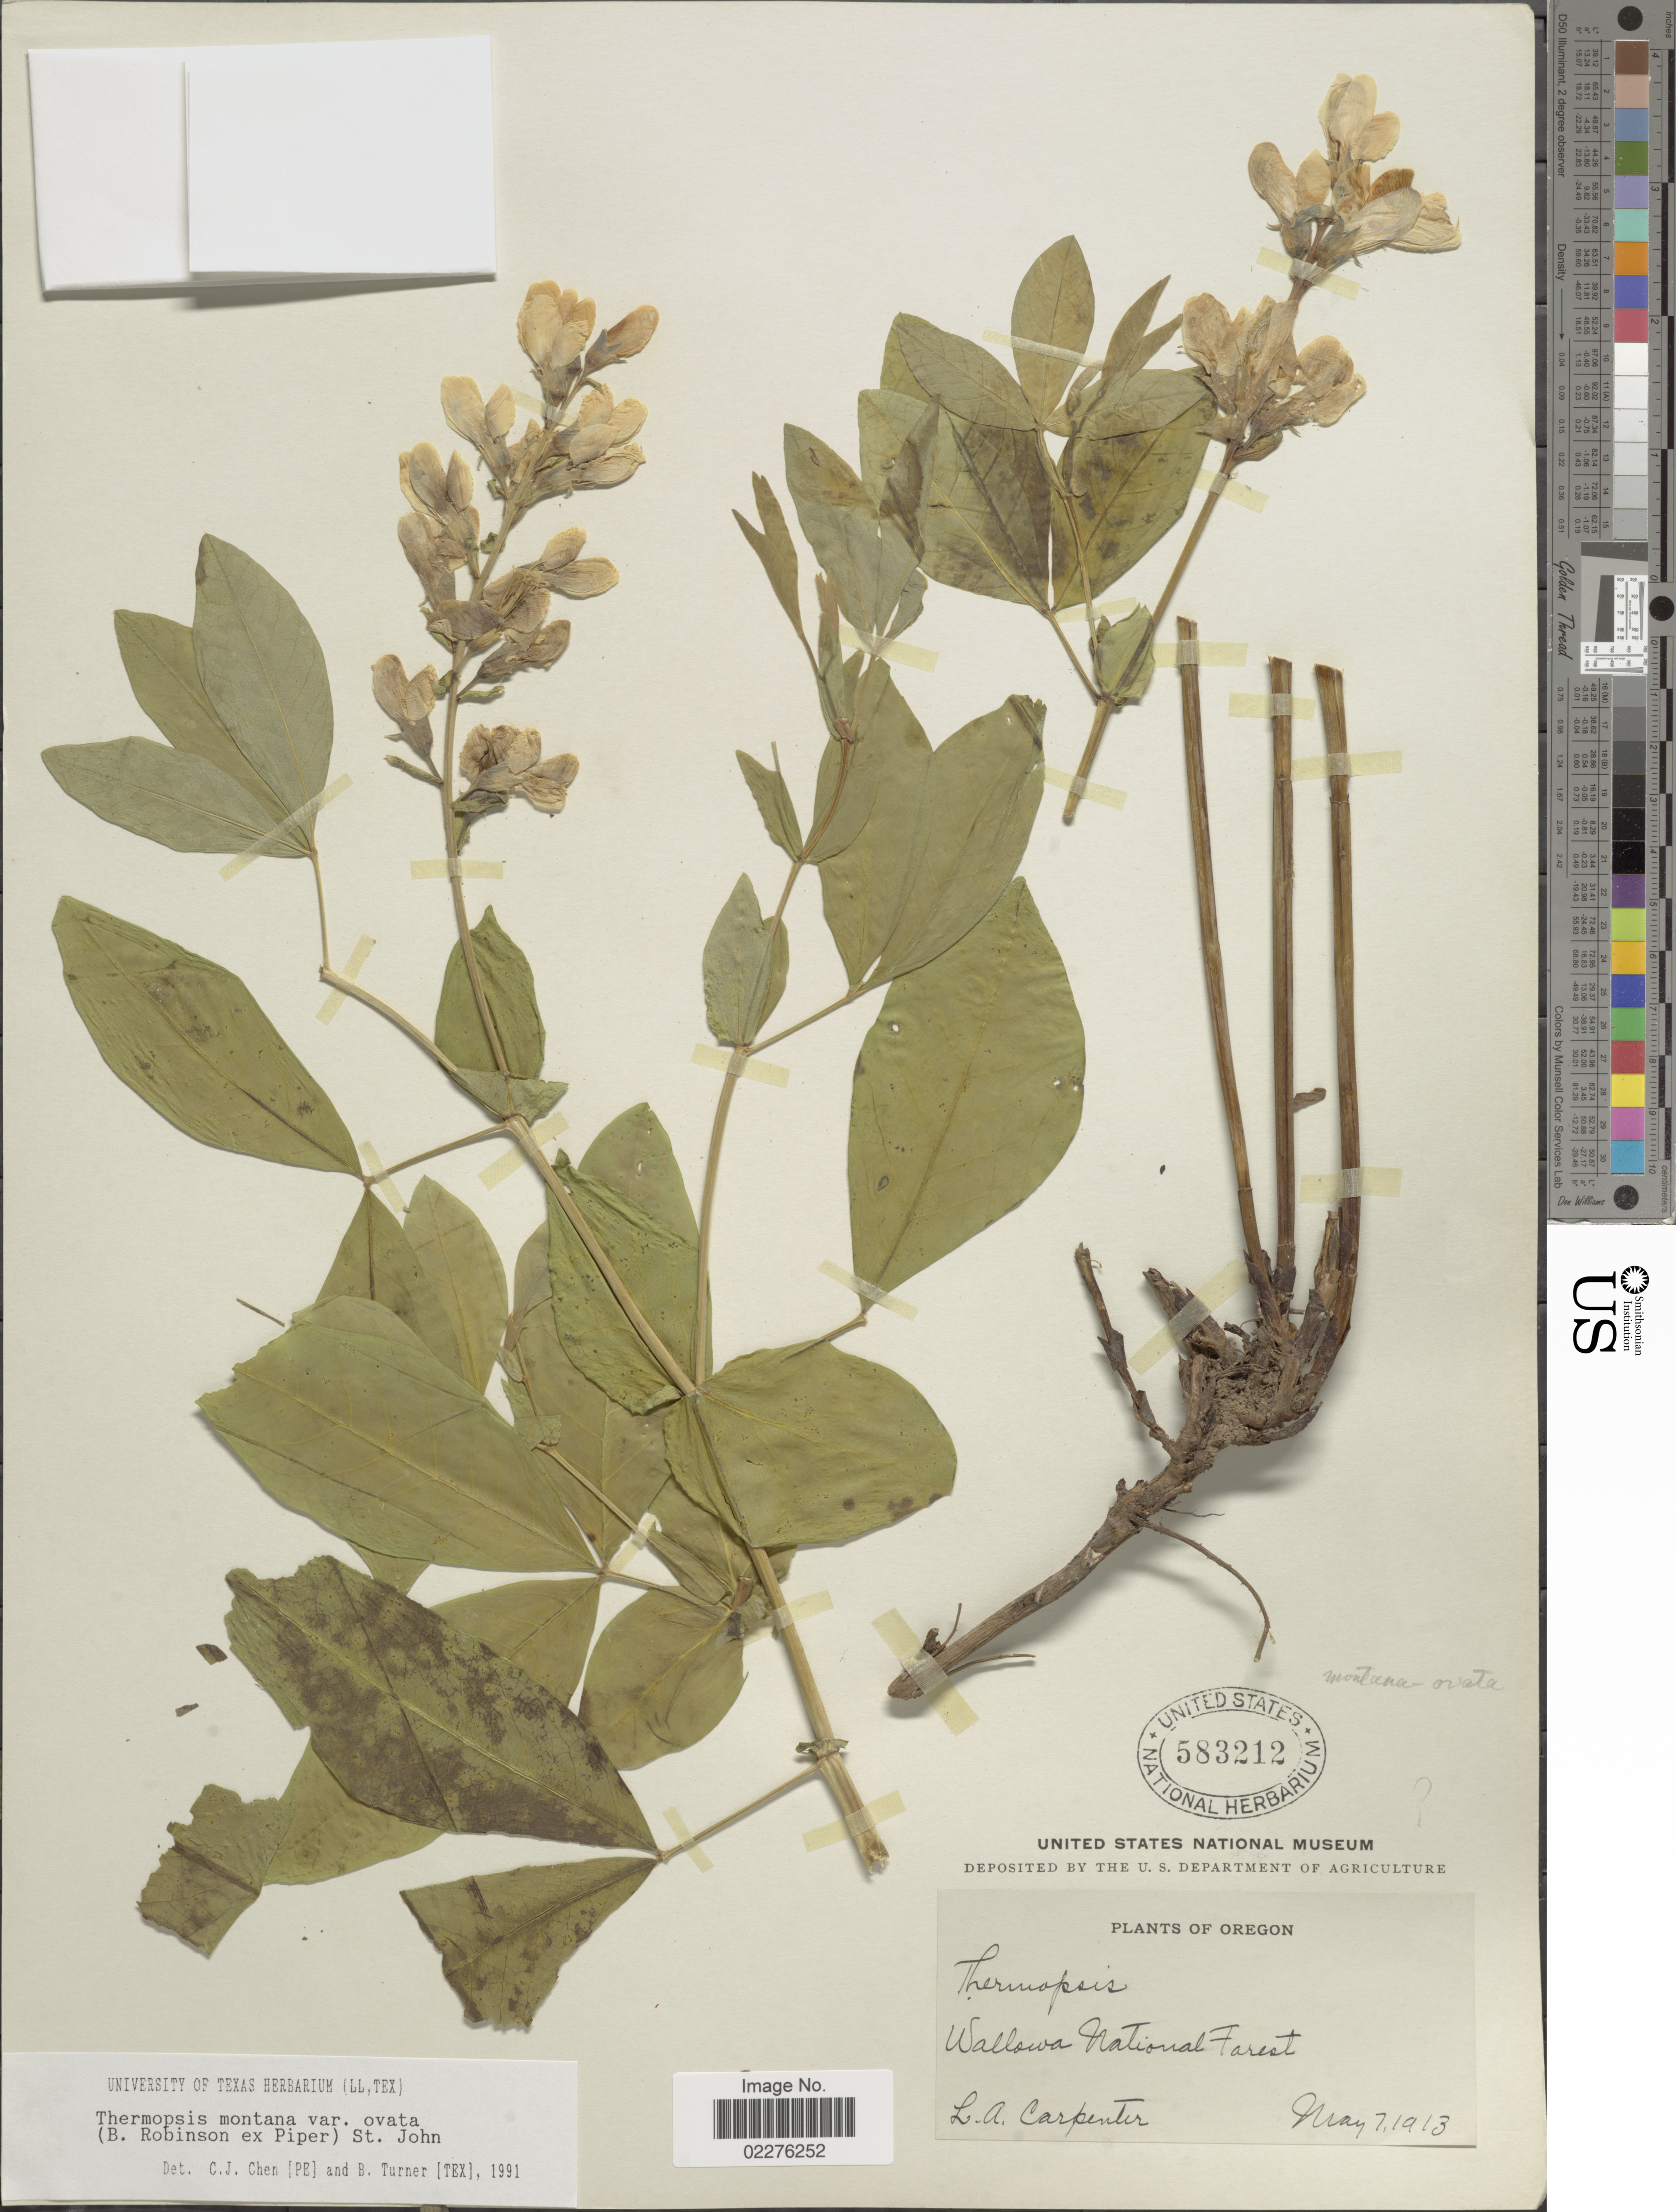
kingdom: Plantae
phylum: Tracheophyta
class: Magnoliopsida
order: Fabales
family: Fabaceae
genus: Thermopsis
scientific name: Thermopsis montana var. ovata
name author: (B.L. Rob. ex Piper) H. St. John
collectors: L. Carpenter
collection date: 1913-05-07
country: United States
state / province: Oregon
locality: Wallowa National Forest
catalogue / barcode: US 583212